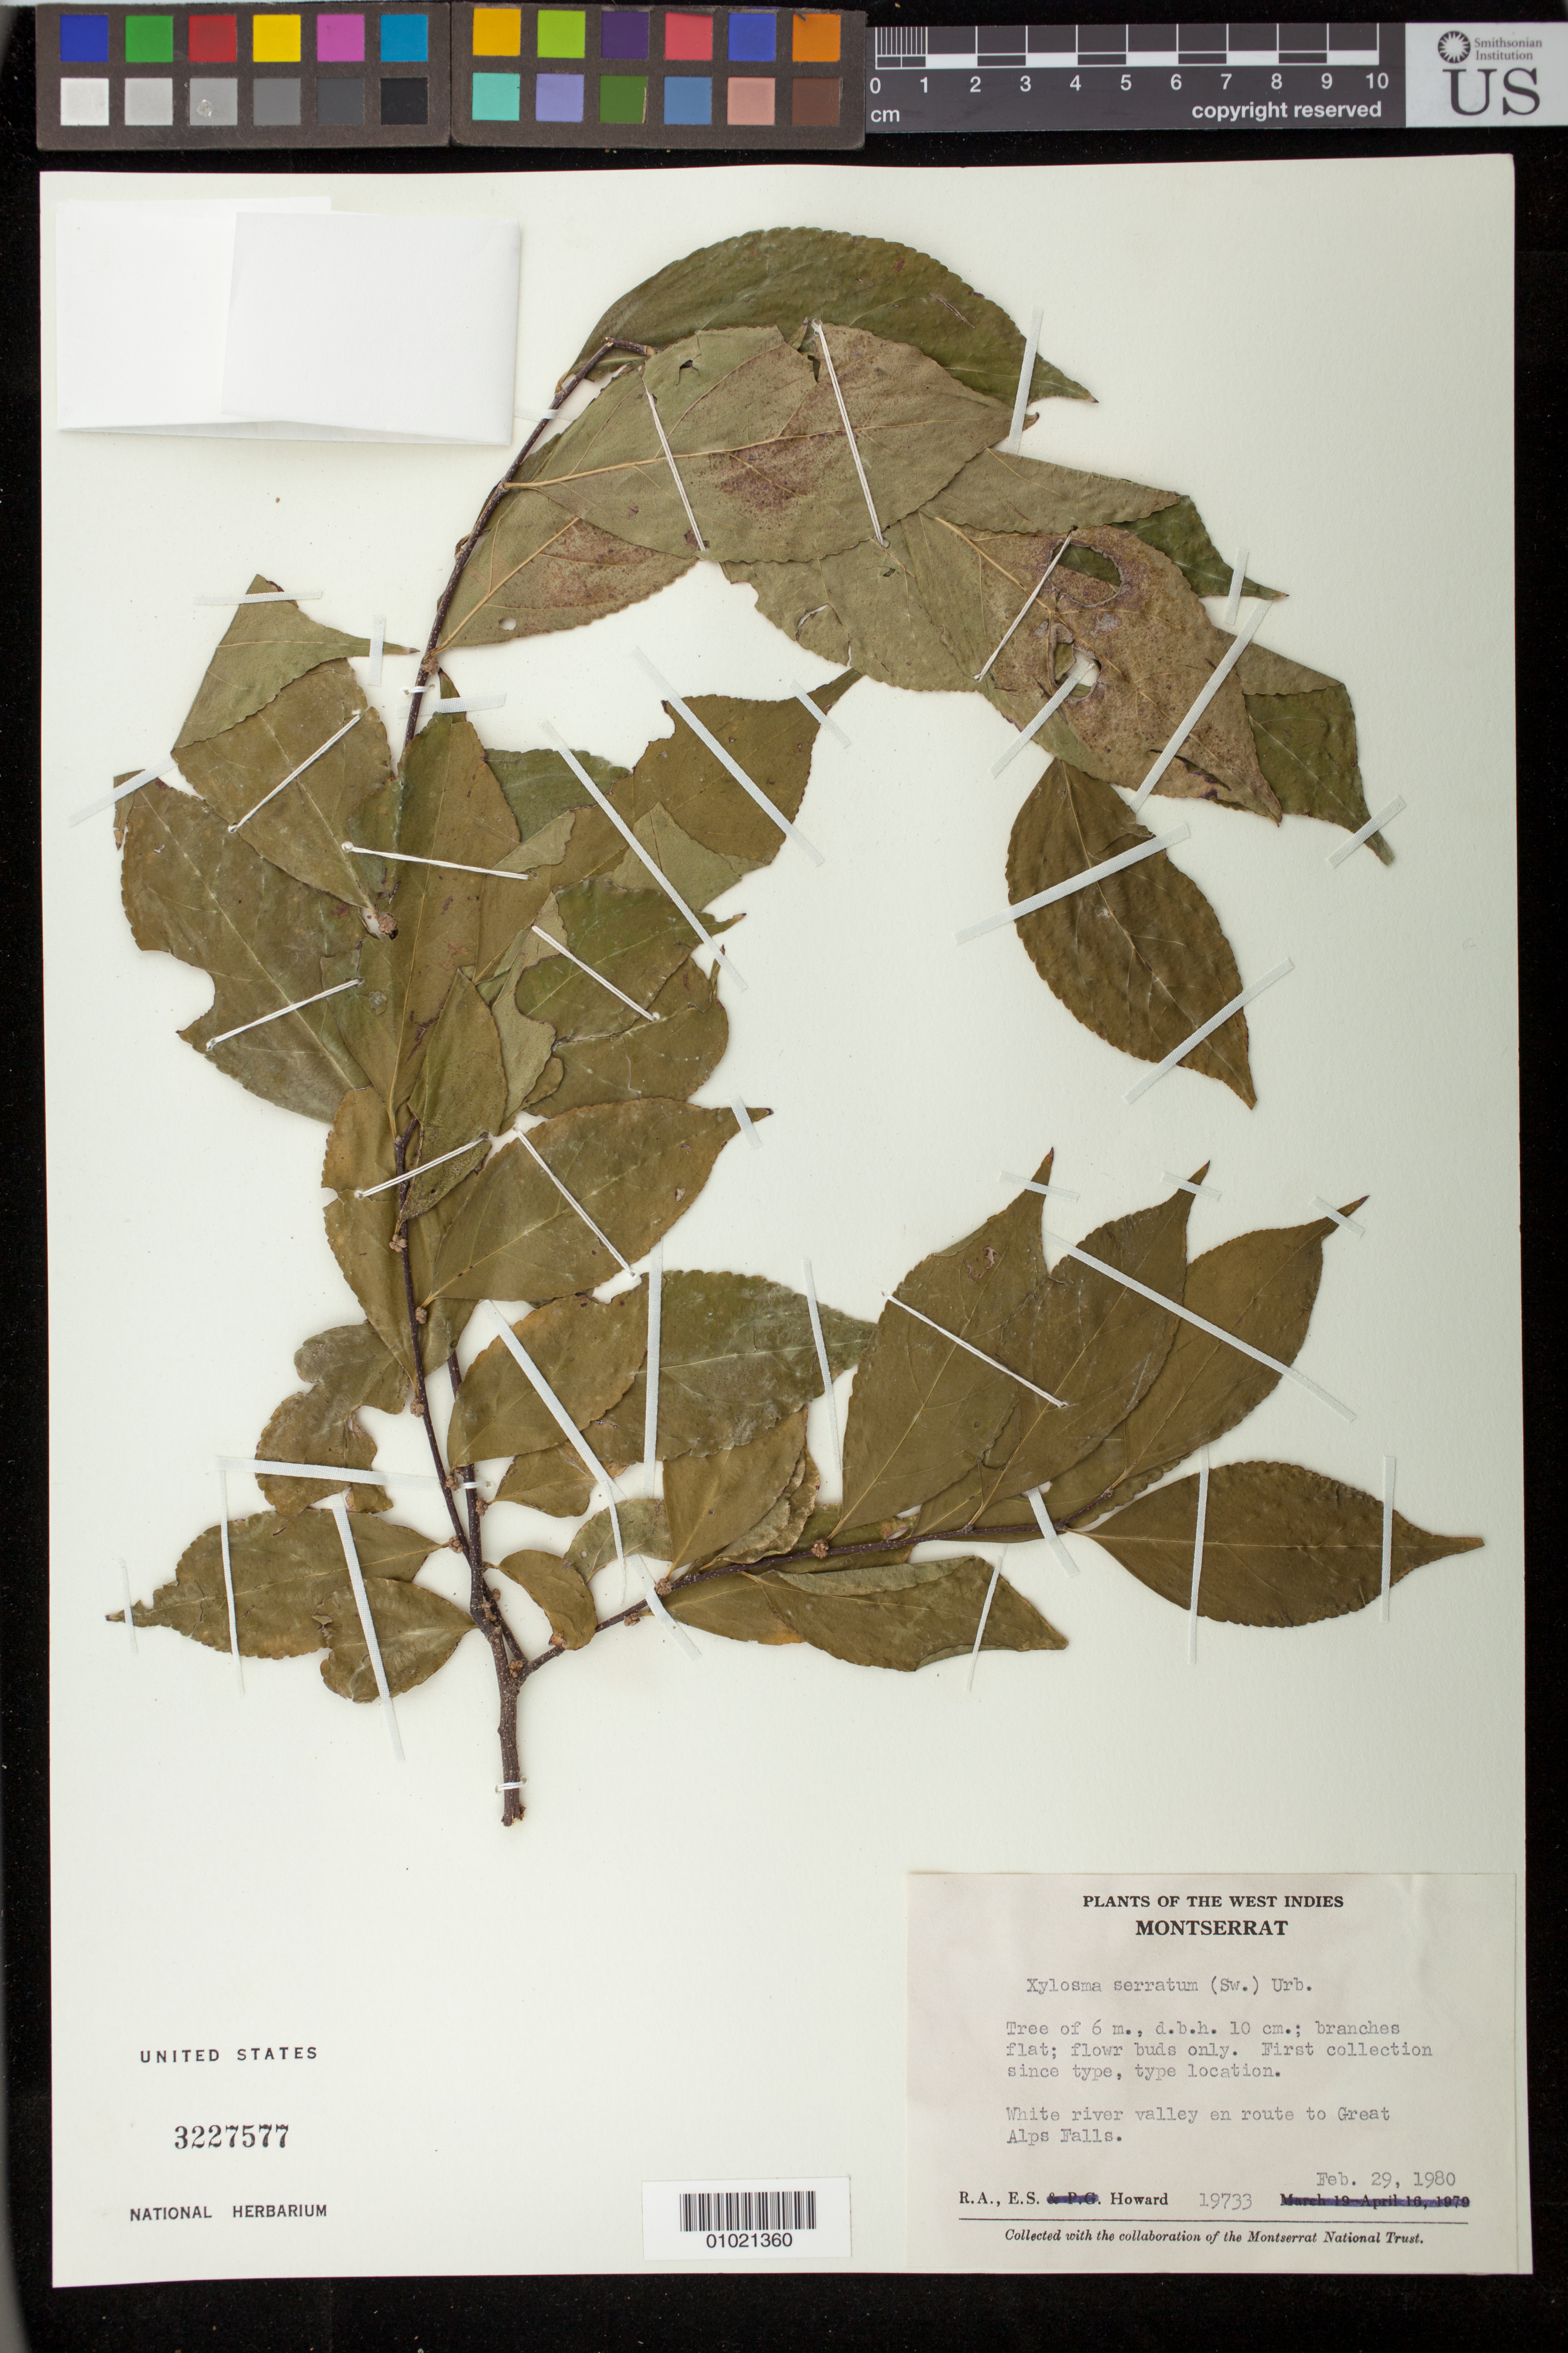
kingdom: Plantae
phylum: Tracheophyta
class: Magnoliopsida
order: Malpighiales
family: Salicaceae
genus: Xylosma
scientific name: Xylosma serrata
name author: (Sw.) Urb.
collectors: R. A. Howard & E. S. Howard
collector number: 19733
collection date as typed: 29 Feb 1980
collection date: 1980-02-29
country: Montserrat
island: Montserrat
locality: White river valley en route to Great Alps Falls.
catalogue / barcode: US 3227577